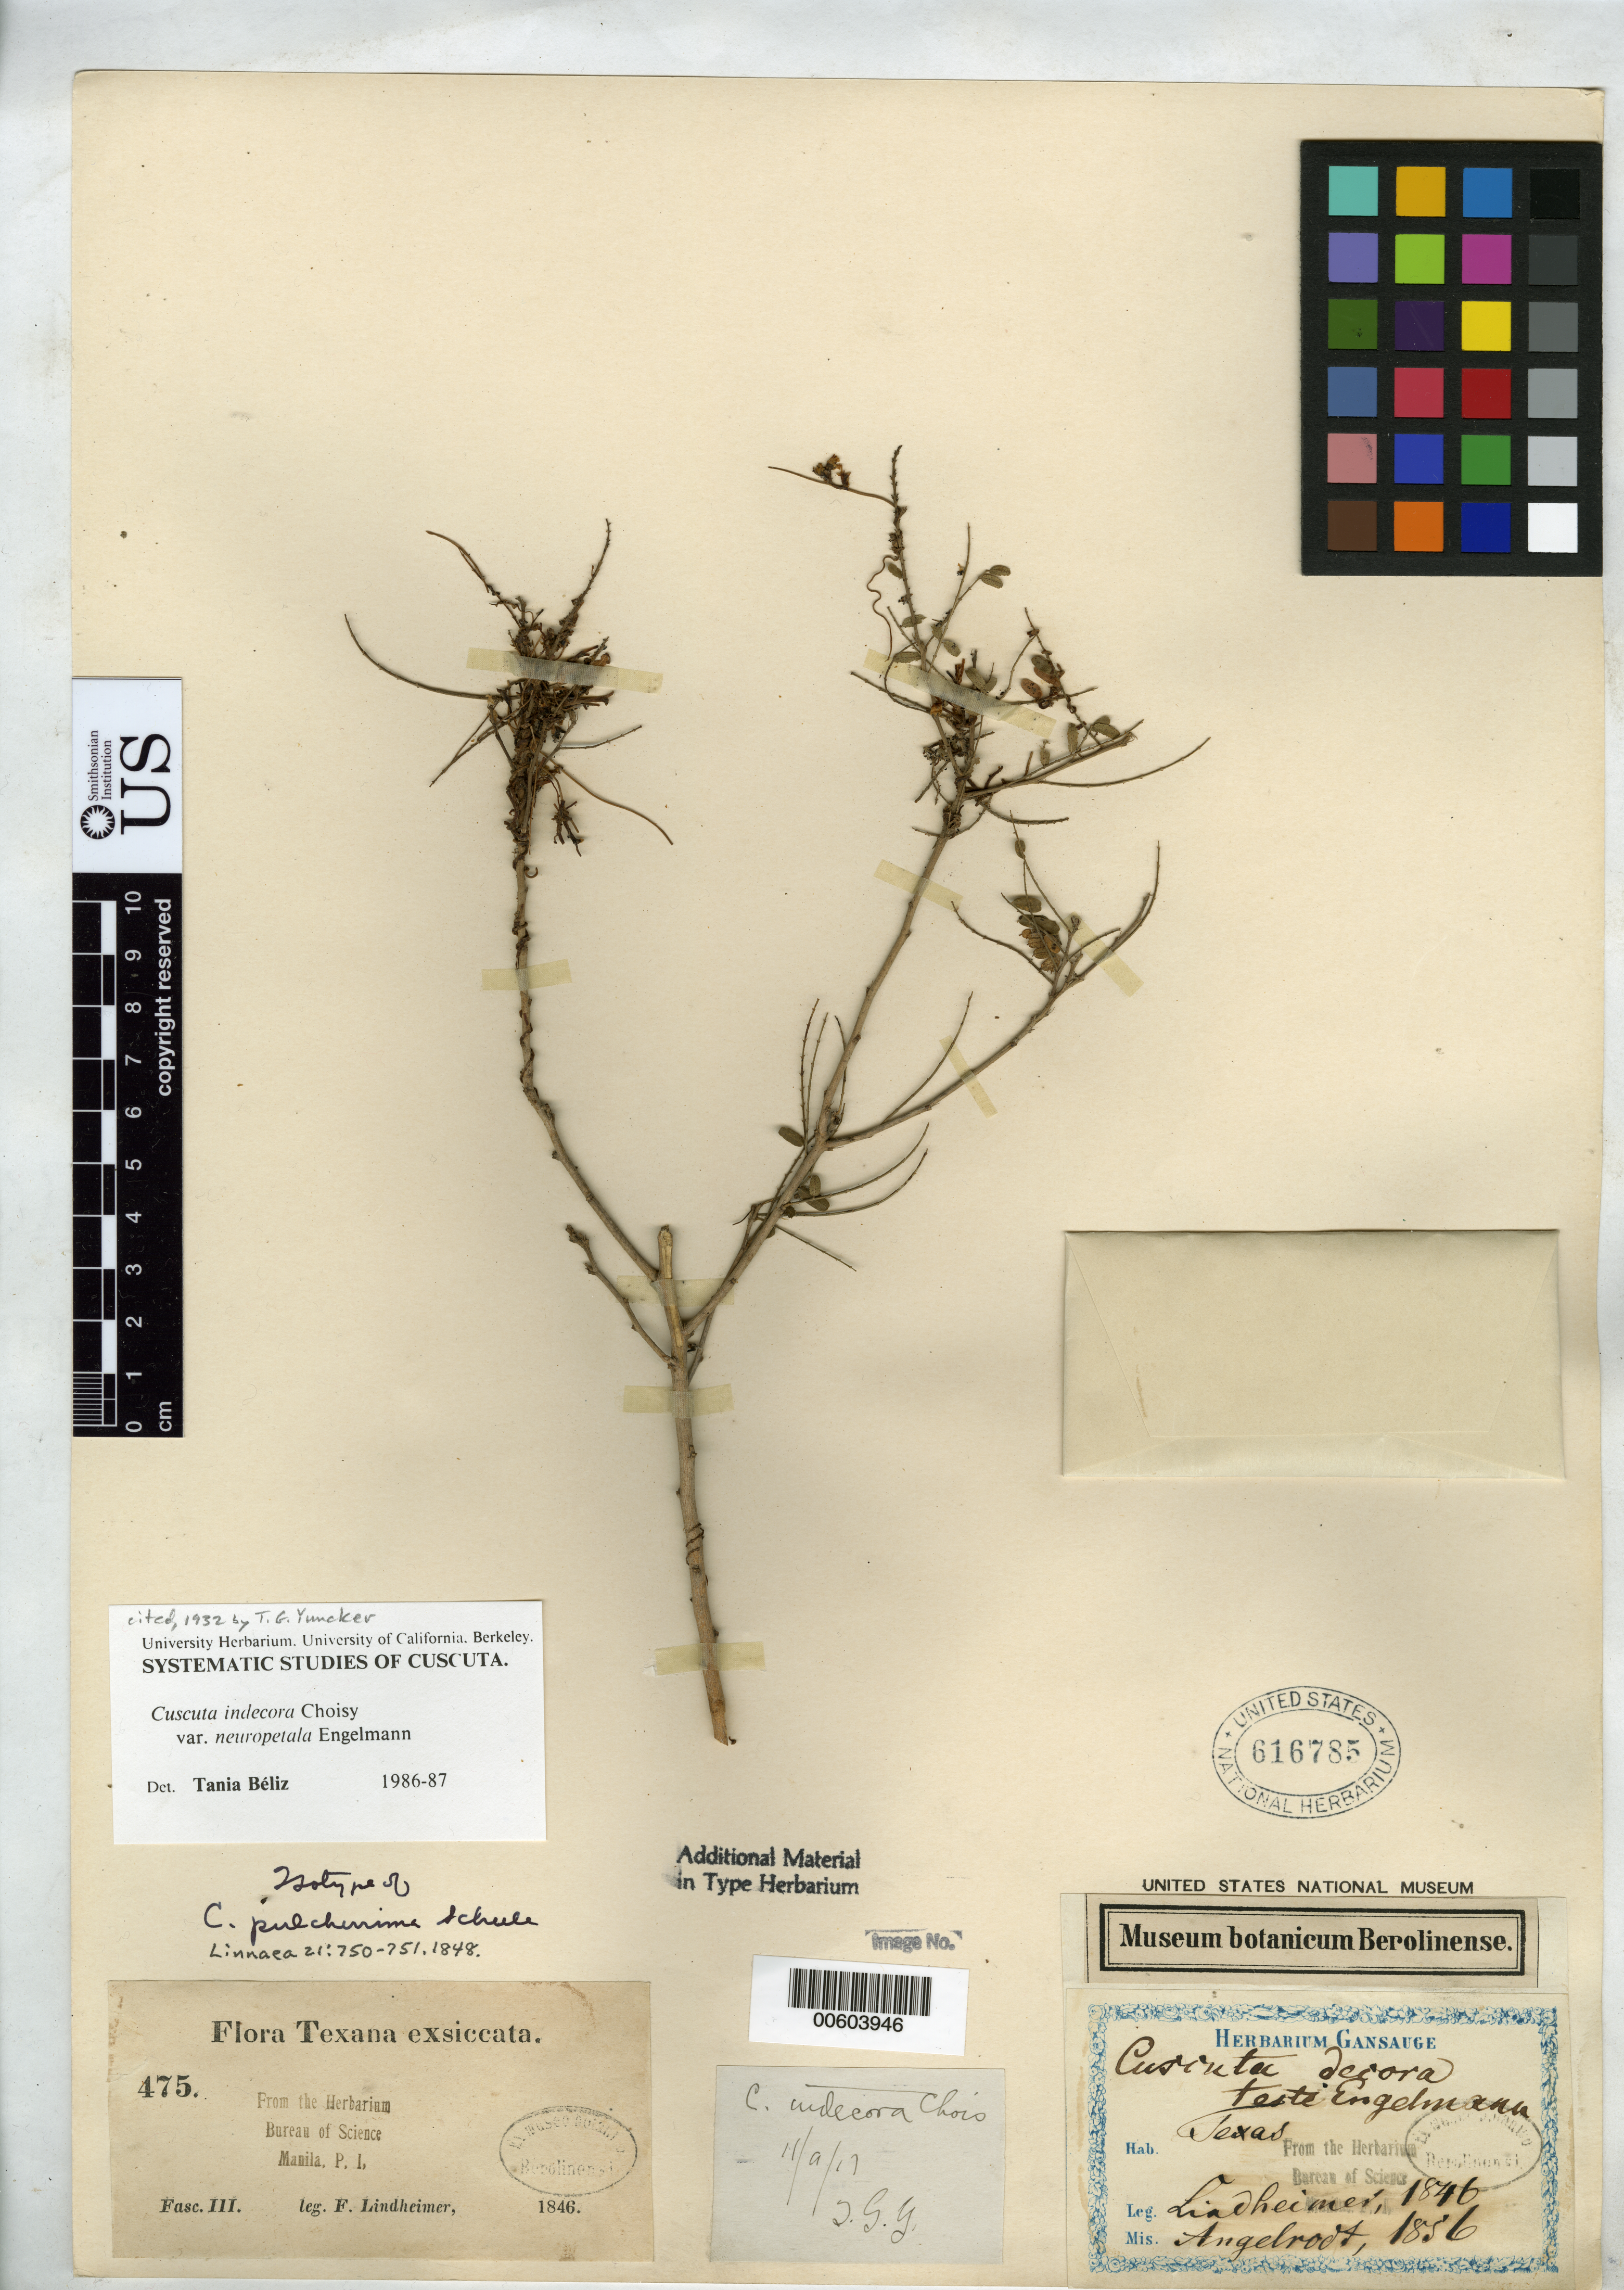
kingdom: Plantae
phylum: Tracheophyta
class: Magnoliopsida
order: Solanales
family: Convolvulaceae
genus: Cuscuta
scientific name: Cuscuta pulcherrima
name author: Scheele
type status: Isosyntype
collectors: F. J. Lindheimer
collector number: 475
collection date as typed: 1846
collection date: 1846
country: United States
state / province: Texas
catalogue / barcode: US 616785